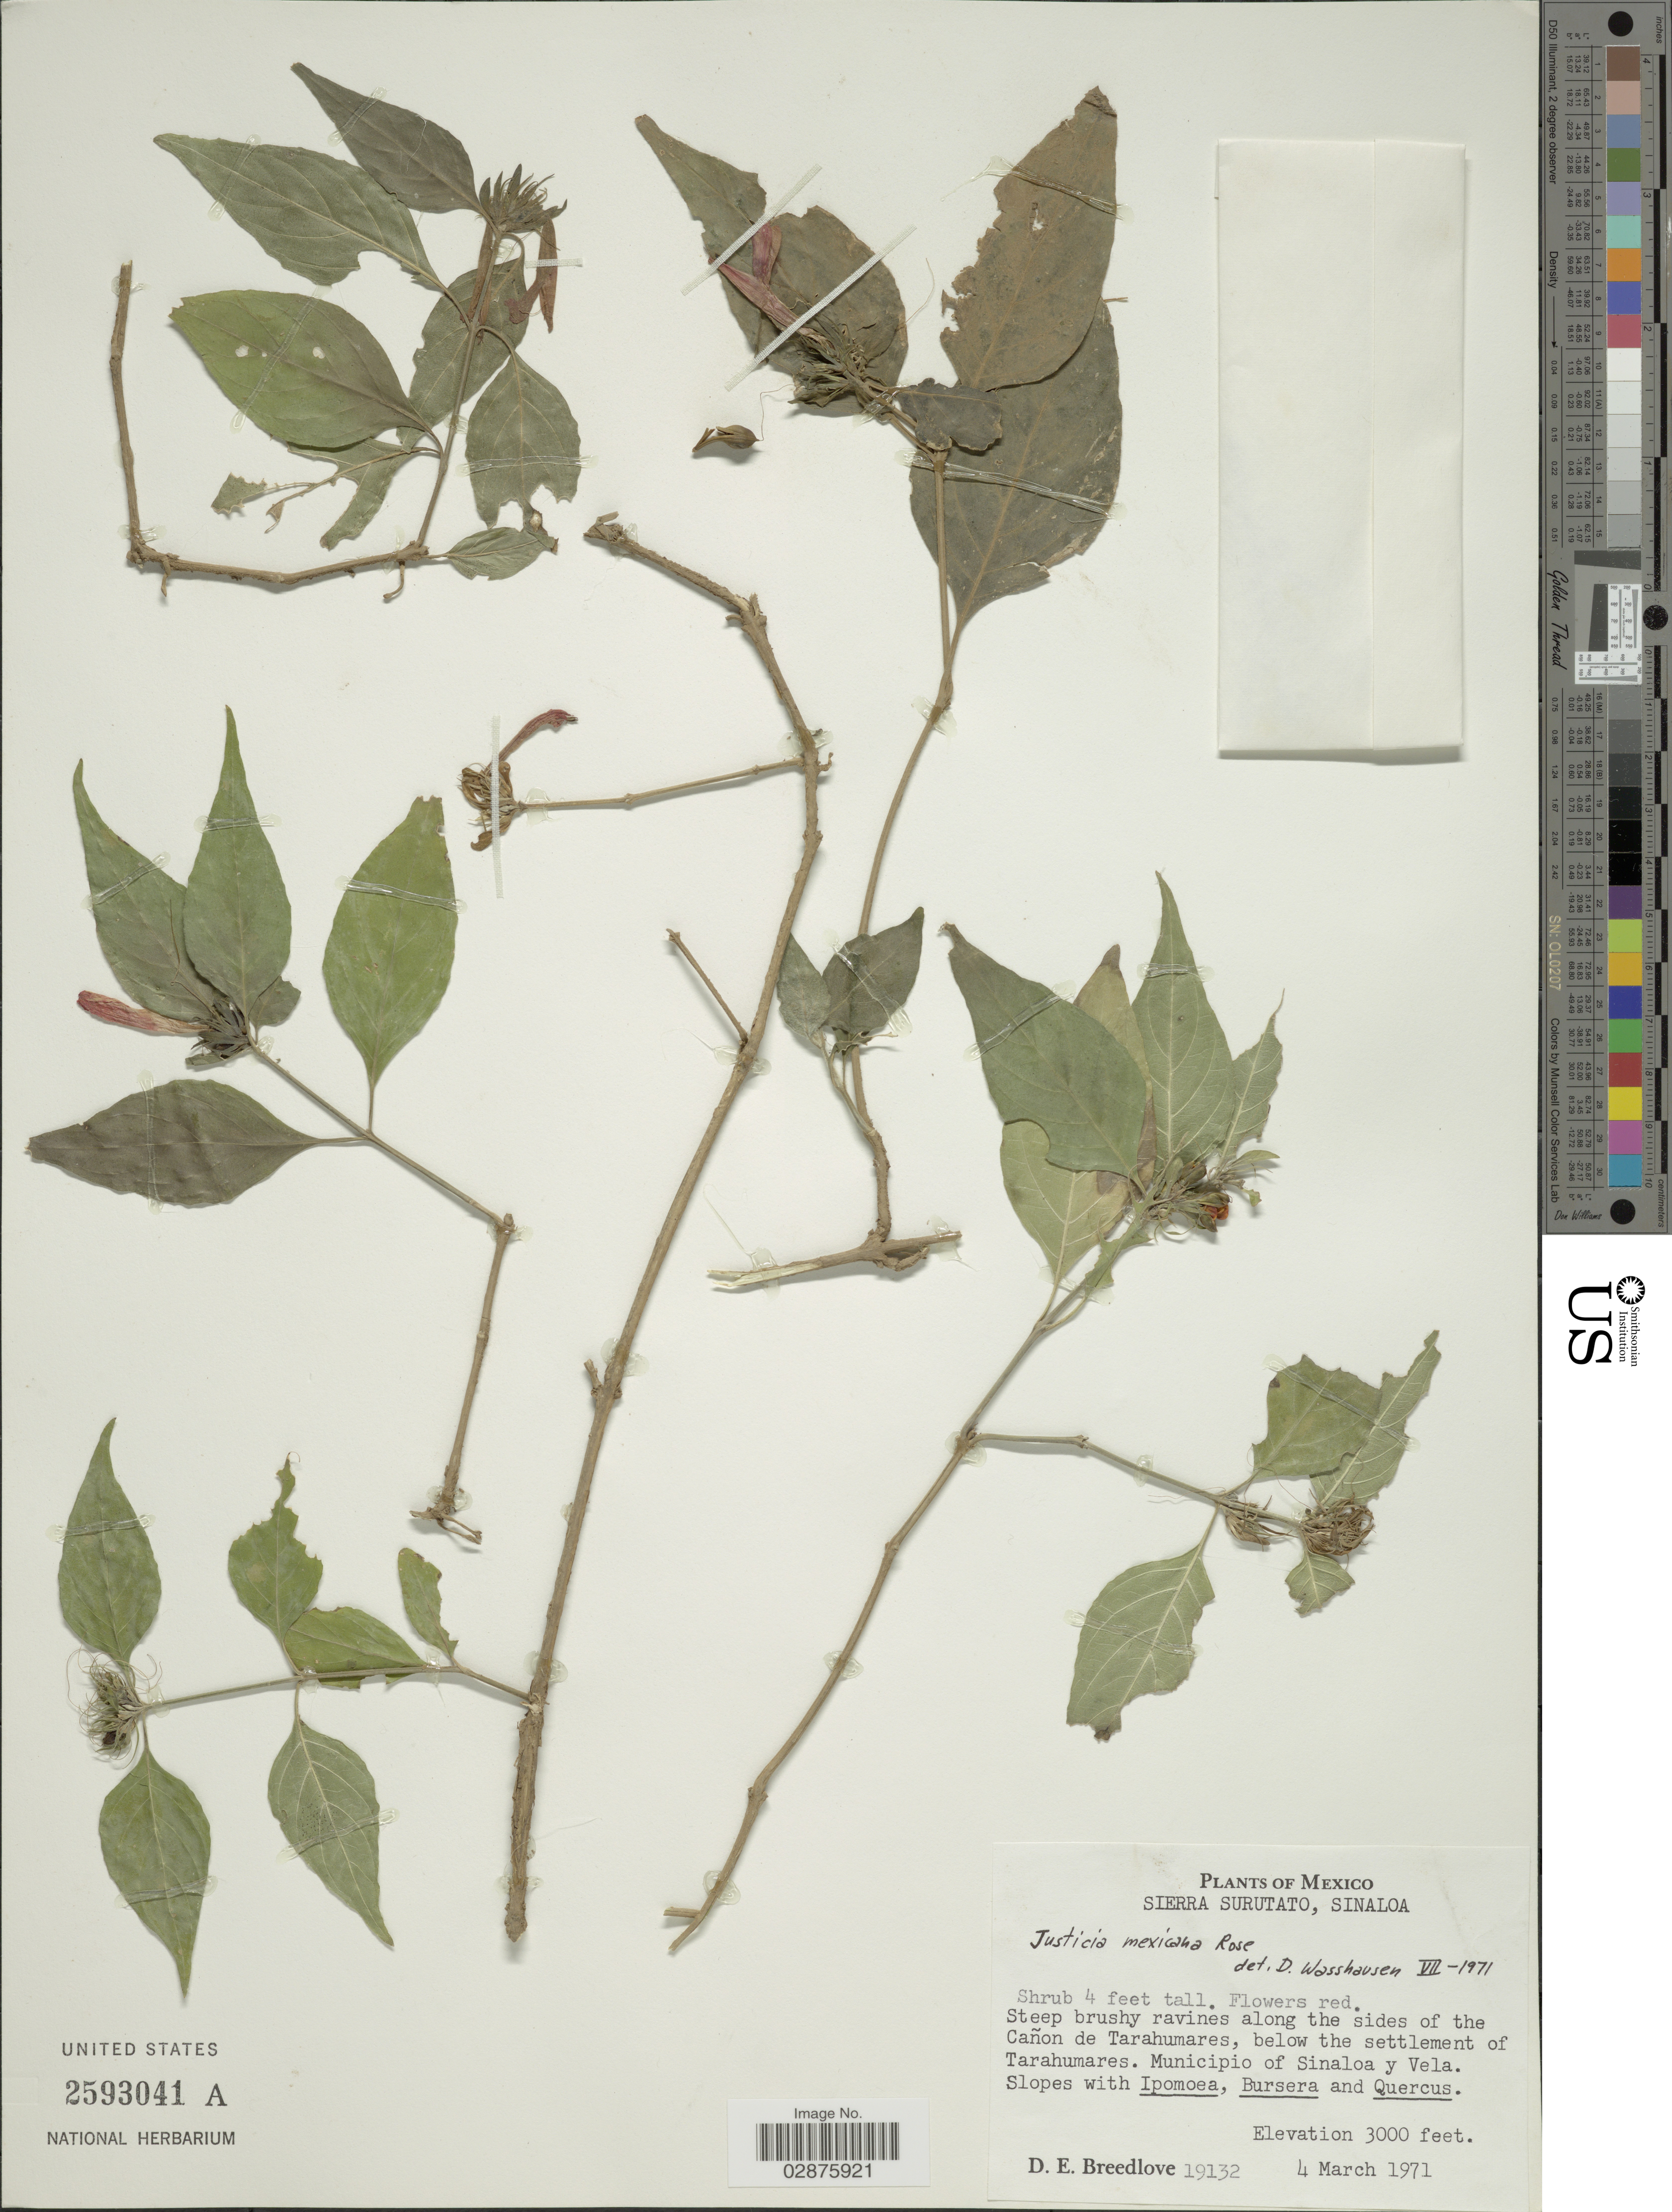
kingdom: Plantae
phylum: Tracheophyta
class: Magnoliopsida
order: Lamiales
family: Acanthaceae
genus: Justicia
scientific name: Justicia candicans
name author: (Nees) L.D. Benson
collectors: D. E. Breedlove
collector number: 19132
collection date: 1971-03-04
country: Mexico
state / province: Sinaloa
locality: Sierra Surutato, Steep brushy ravines along the sides of the Cañon de Tarahumares, below the settlement of Tarahumares, Municipio of Sinaloa y Vela.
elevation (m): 914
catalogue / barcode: US 2593041A